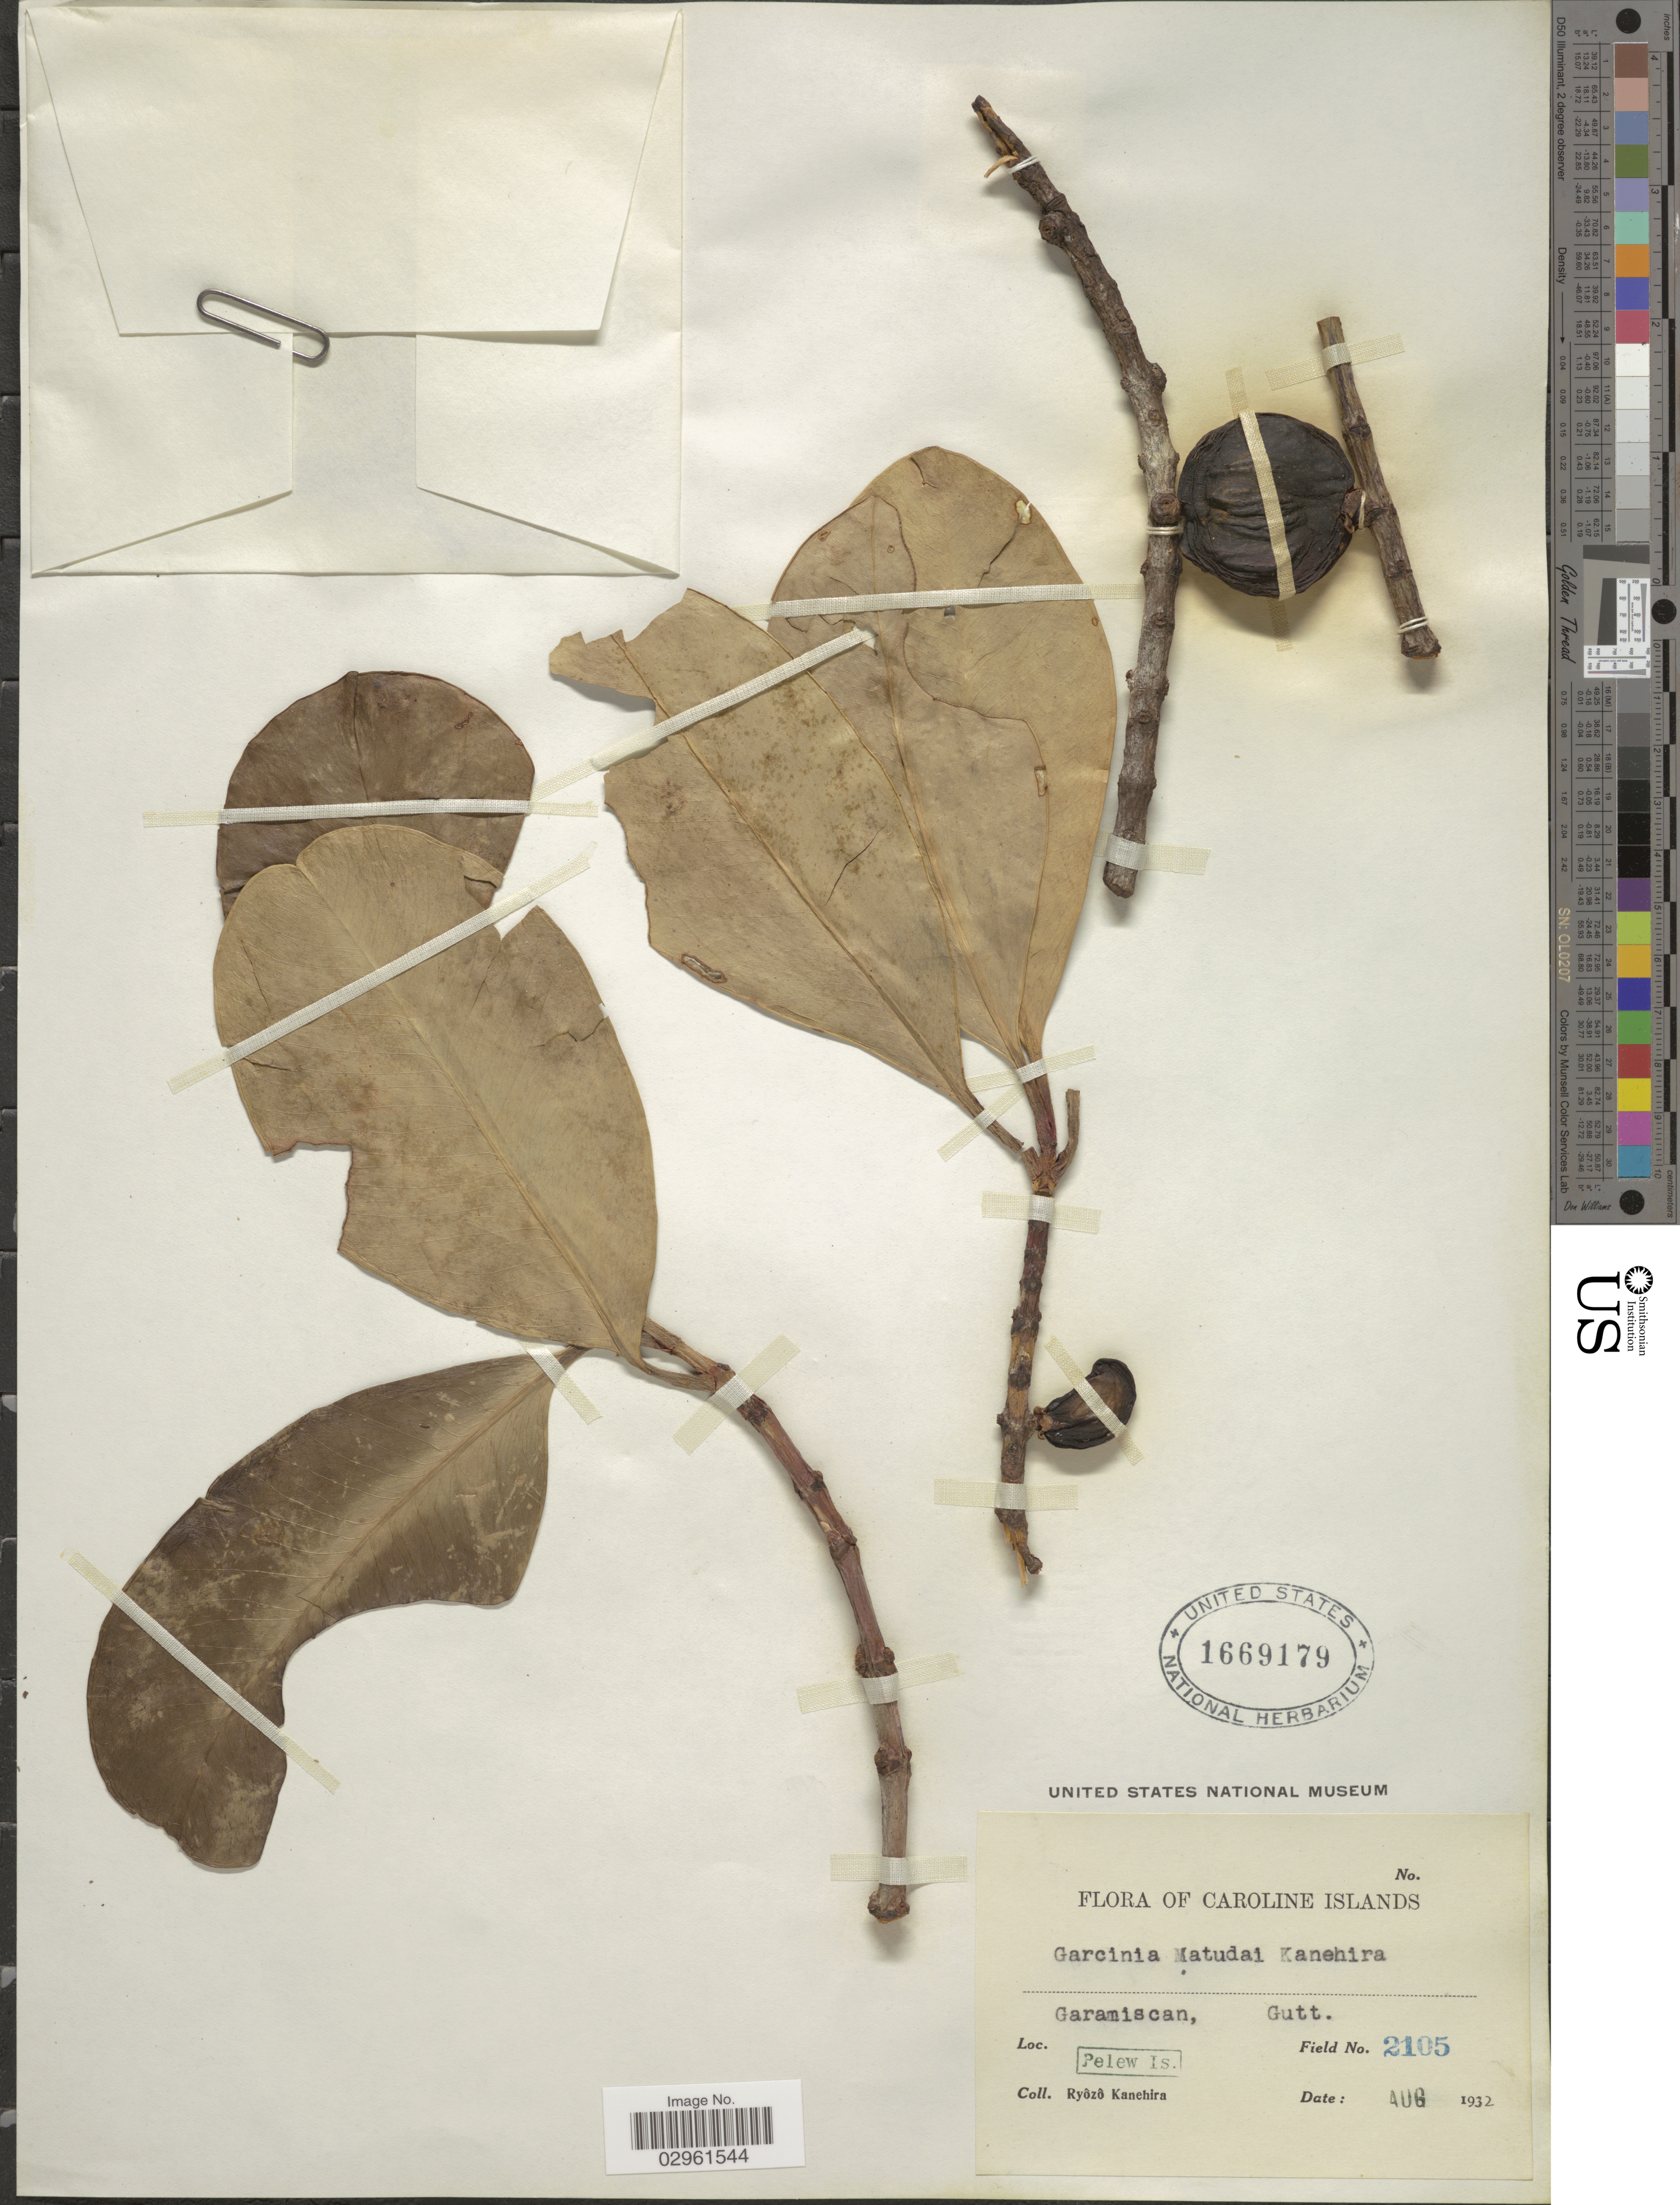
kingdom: Plantae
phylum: Tracheophyta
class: Magnoliopsida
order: Malpighiales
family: Clusiaceae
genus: Garcinia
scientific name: Garcinia matsudai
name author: Kaneh.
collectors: R. Kanehira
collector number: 2105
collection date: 1932-08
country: Palau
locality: Caroline Islands, Garamiscan, Pelew Is.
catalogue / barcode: US 1669179